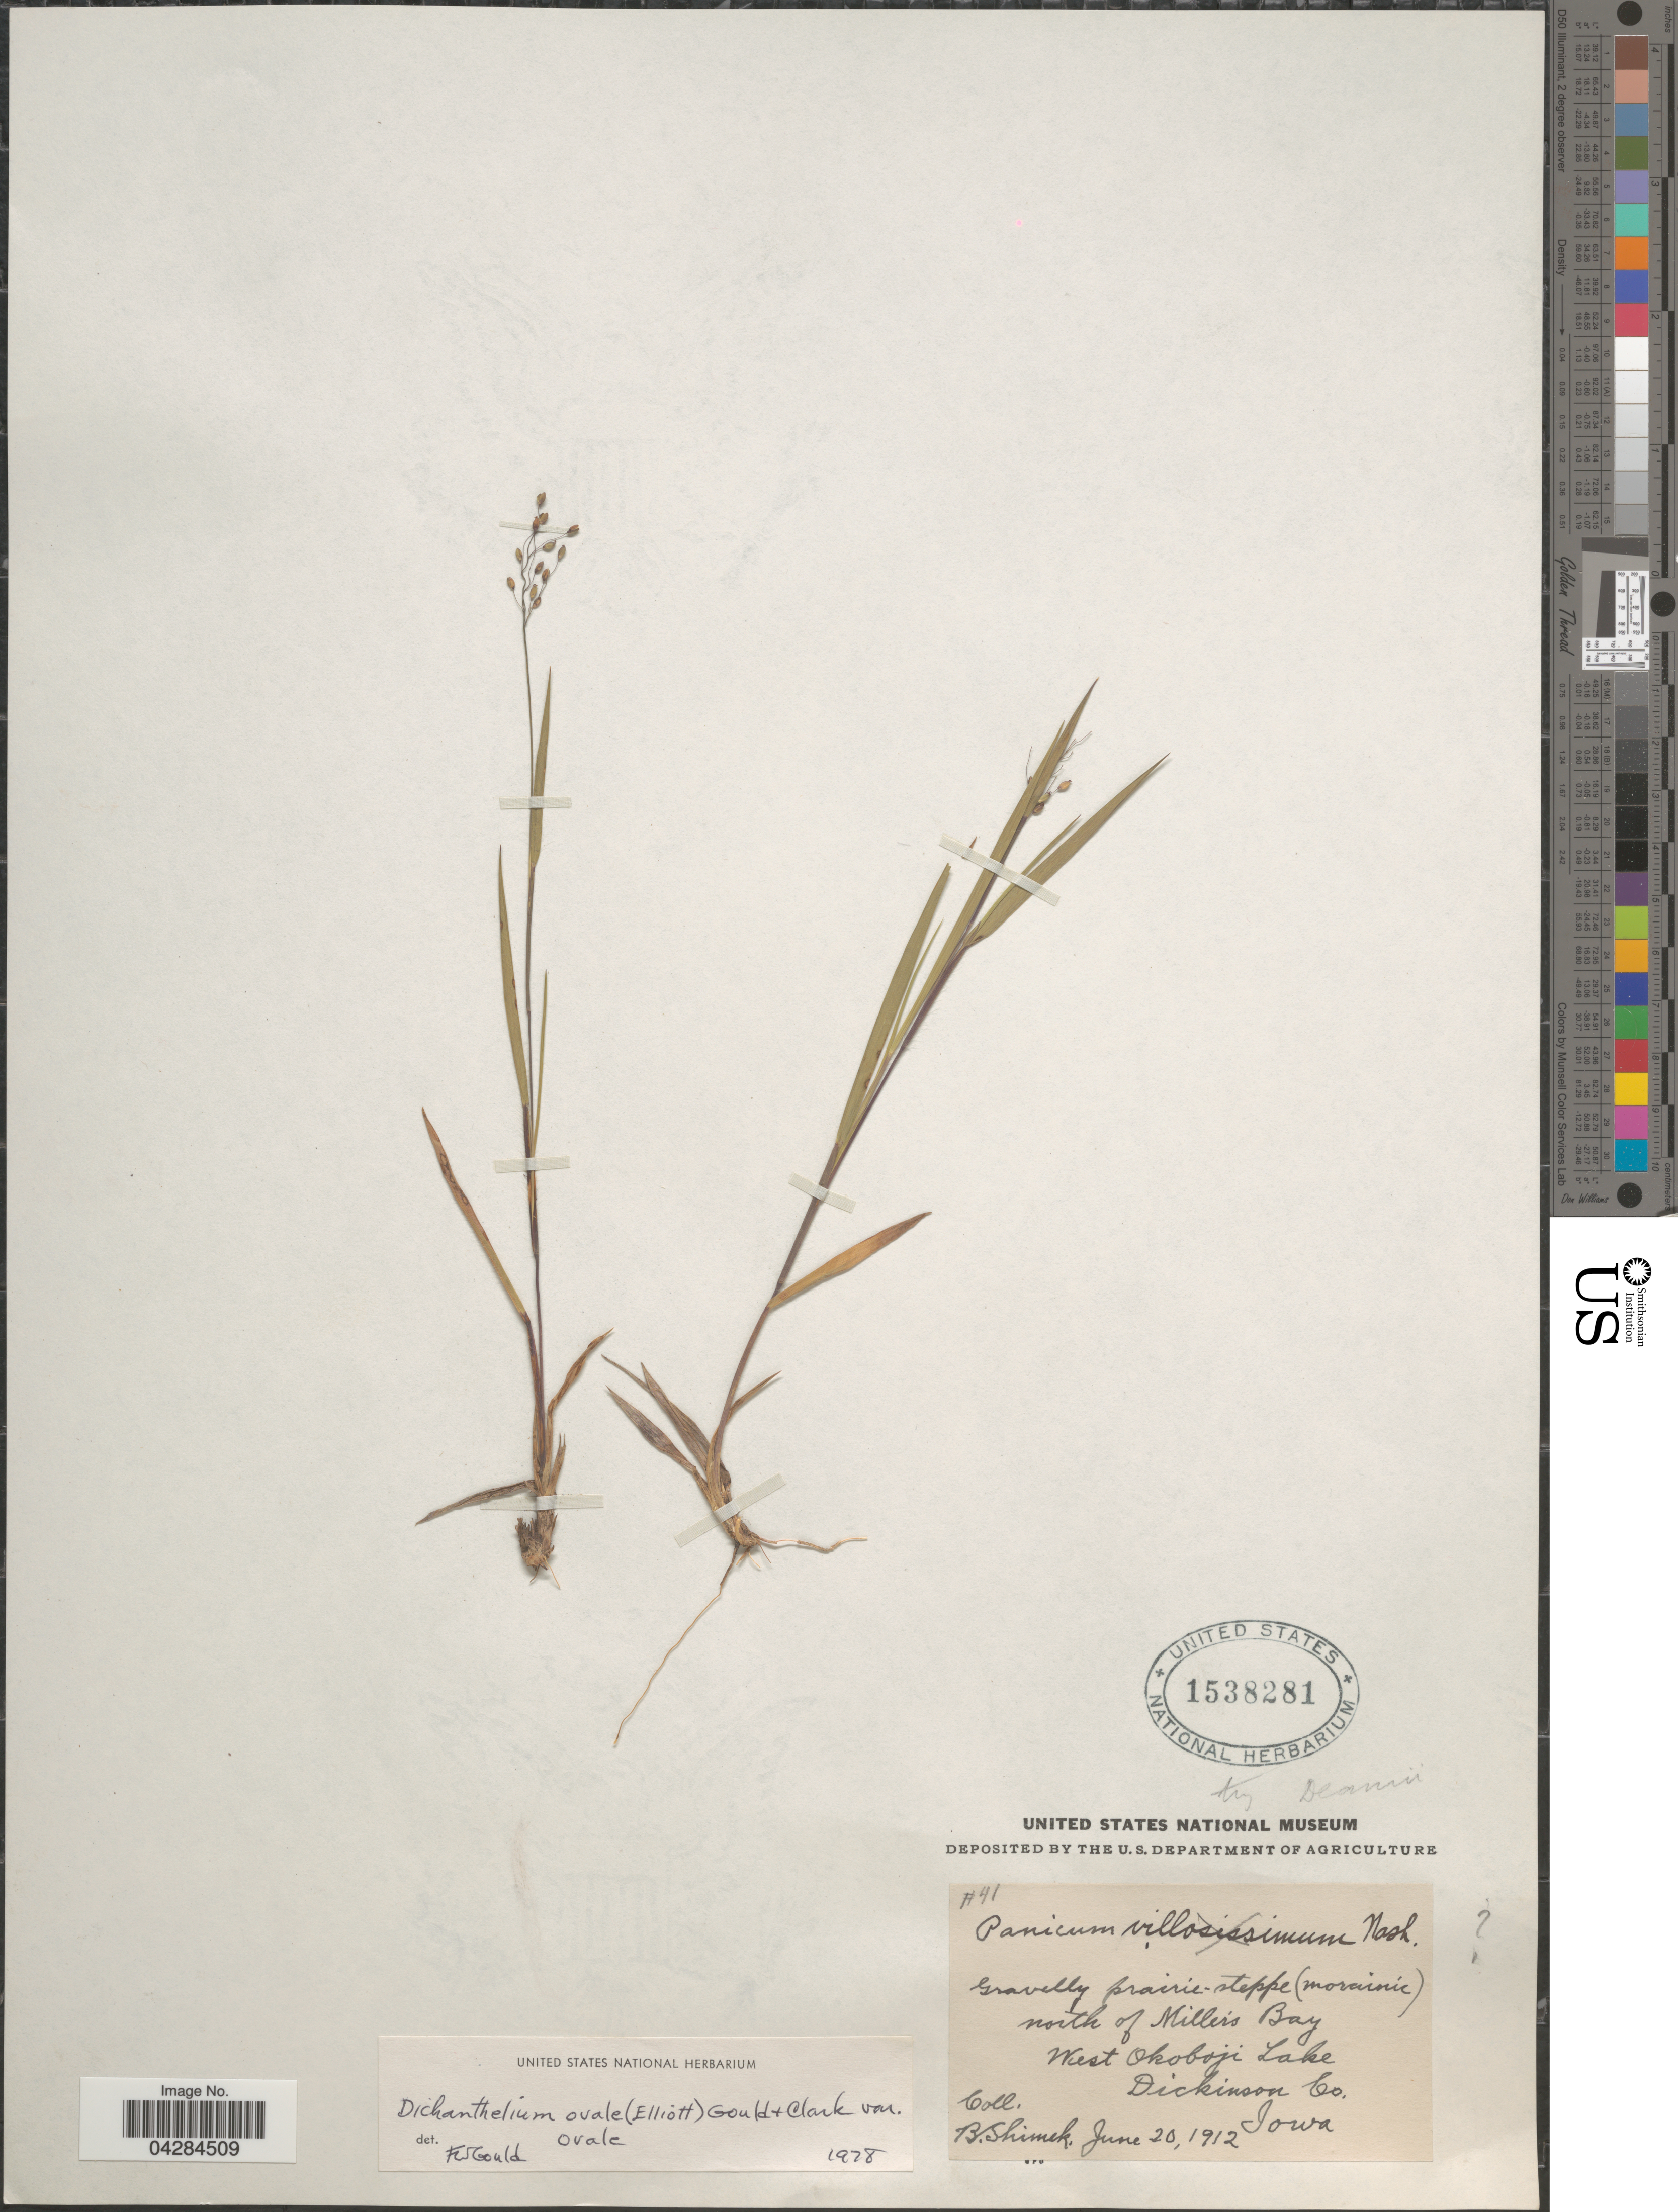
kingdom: Plantae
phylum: Tracheophyta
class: Liliopsida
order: Poales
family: Poaceae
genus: Dichanthelium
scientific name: Dichanthelium ovale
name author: (Elliott) Gould & C.A. Clark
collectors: B. Shimek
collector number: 41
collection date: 1912-06-20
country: United States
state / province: Iowa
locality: Gravelly prairie-steppe (morainnic) north of Miller's Bay. West Okoboji Lake. Dickinson Co.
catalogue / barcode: US 1538281